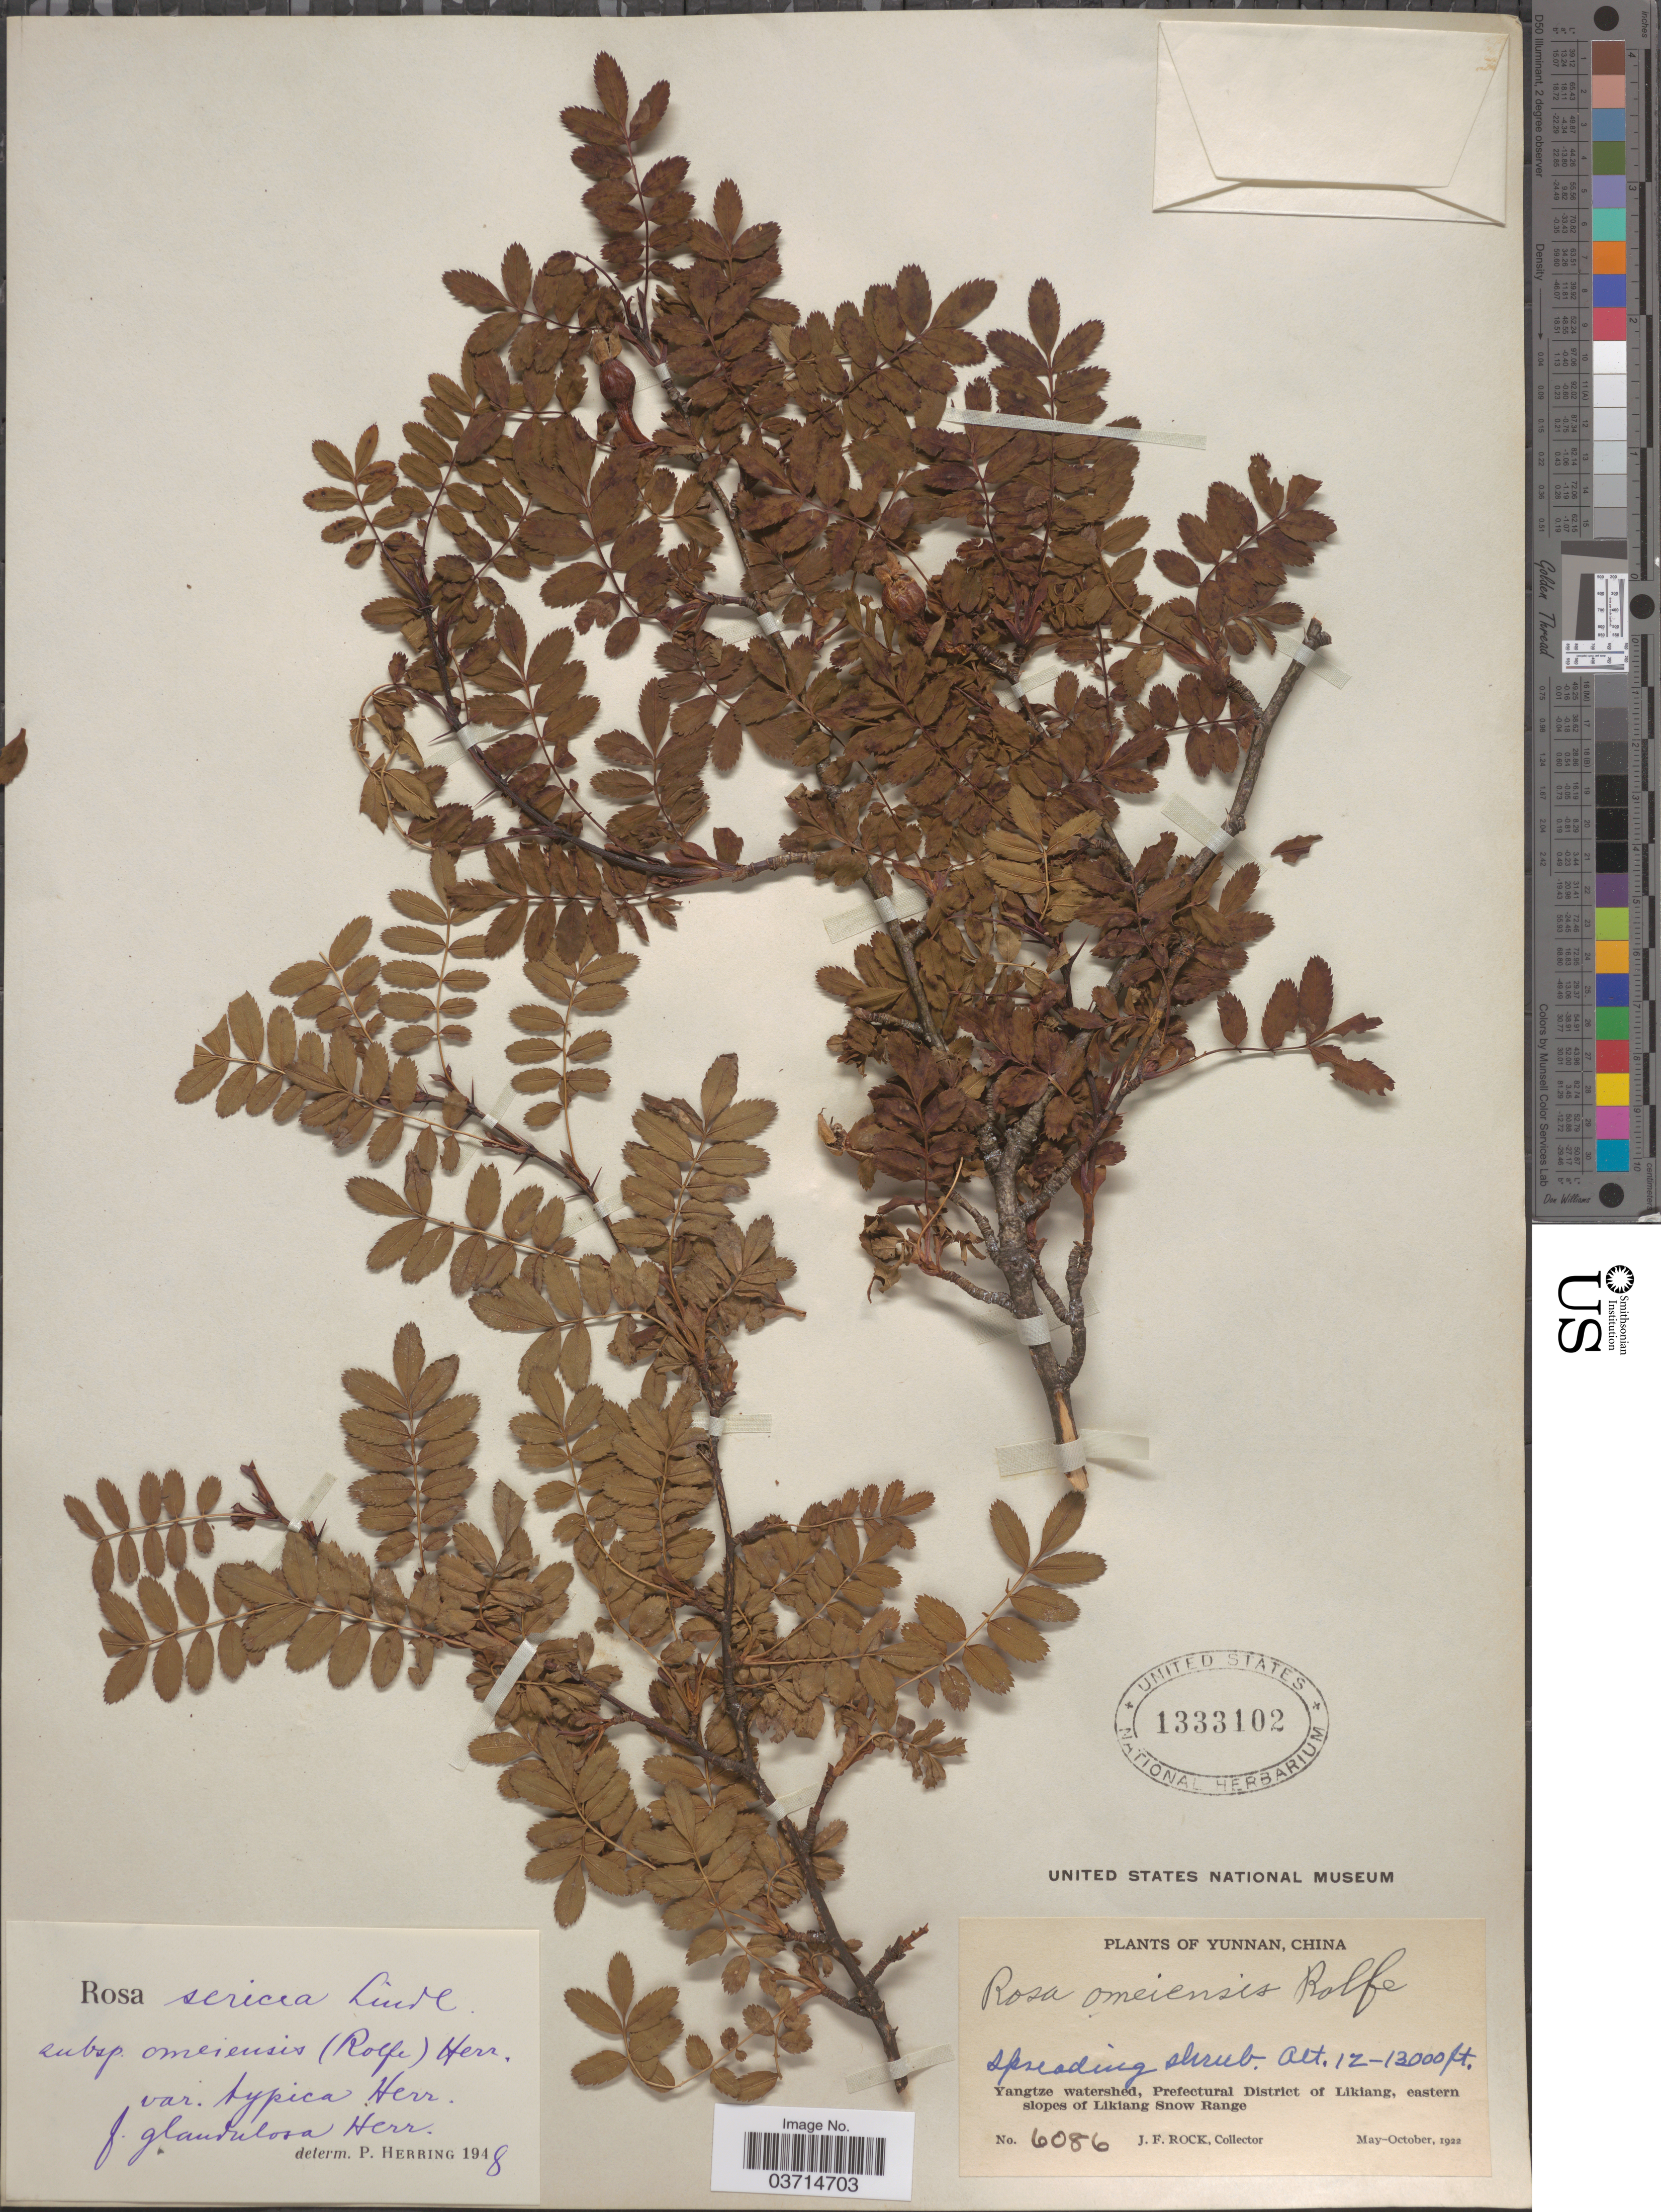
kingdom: Plantae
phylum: Tracheophyta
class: Magnoliopsida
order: Rosales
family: Rosaceae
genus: Rosa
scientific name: Rosa omeiensis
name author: Rolfe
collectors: J. Rock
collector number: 6086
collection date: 1922-05/1922-10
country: China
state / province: Yunnan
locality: Yangtze watershed, Prefectural District of Likiang, eastern slopes of Likiang Snow Range.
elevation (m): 3658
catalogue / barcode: US 1333102